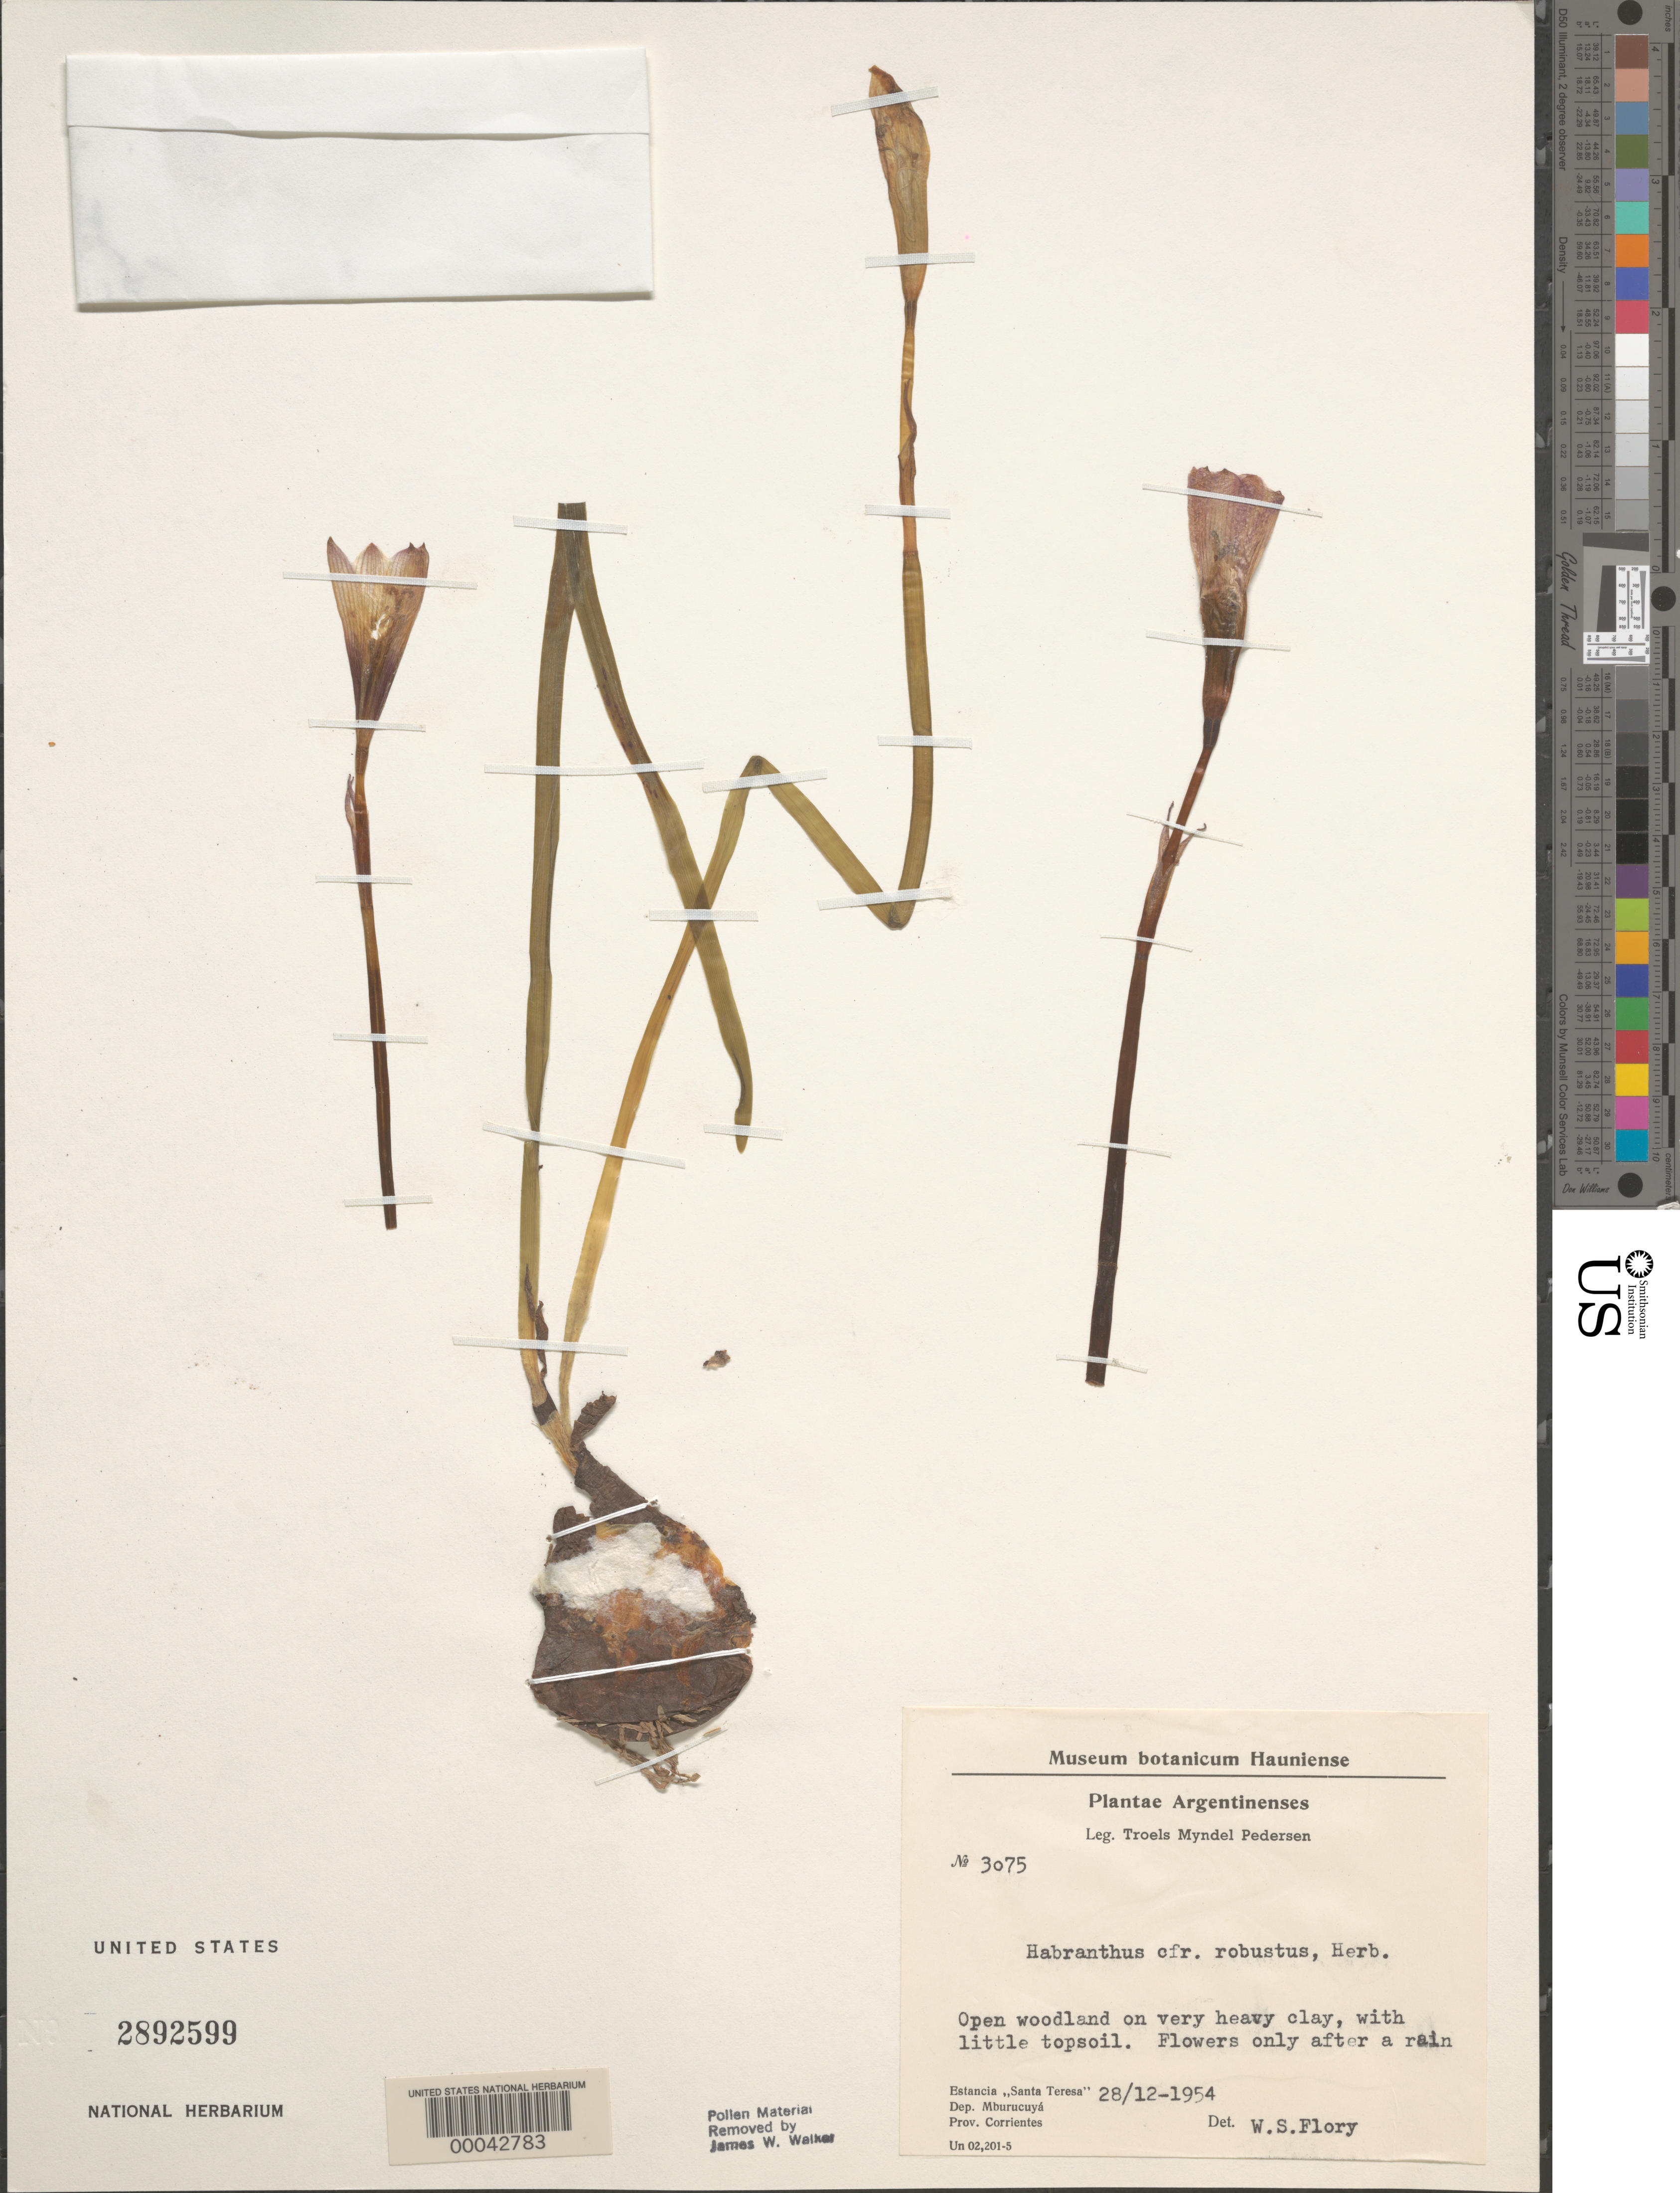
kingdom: Plantae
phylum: Tracheophyta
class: Liliopsida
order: Asparagales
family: Amaryllidaceae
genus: Habranthus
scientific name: Habranthus robustus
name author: Herb. ex Sweet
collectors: T. M. Pedersen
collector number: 3075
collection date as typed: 28 Dec 1954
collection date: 1954-12-28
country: Argentina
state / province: Corrientes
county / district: Mburucuyá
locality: Estancia Santa Teresa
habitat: Open woodland on very heavy clay with little topsoil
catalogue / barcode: US 2892599